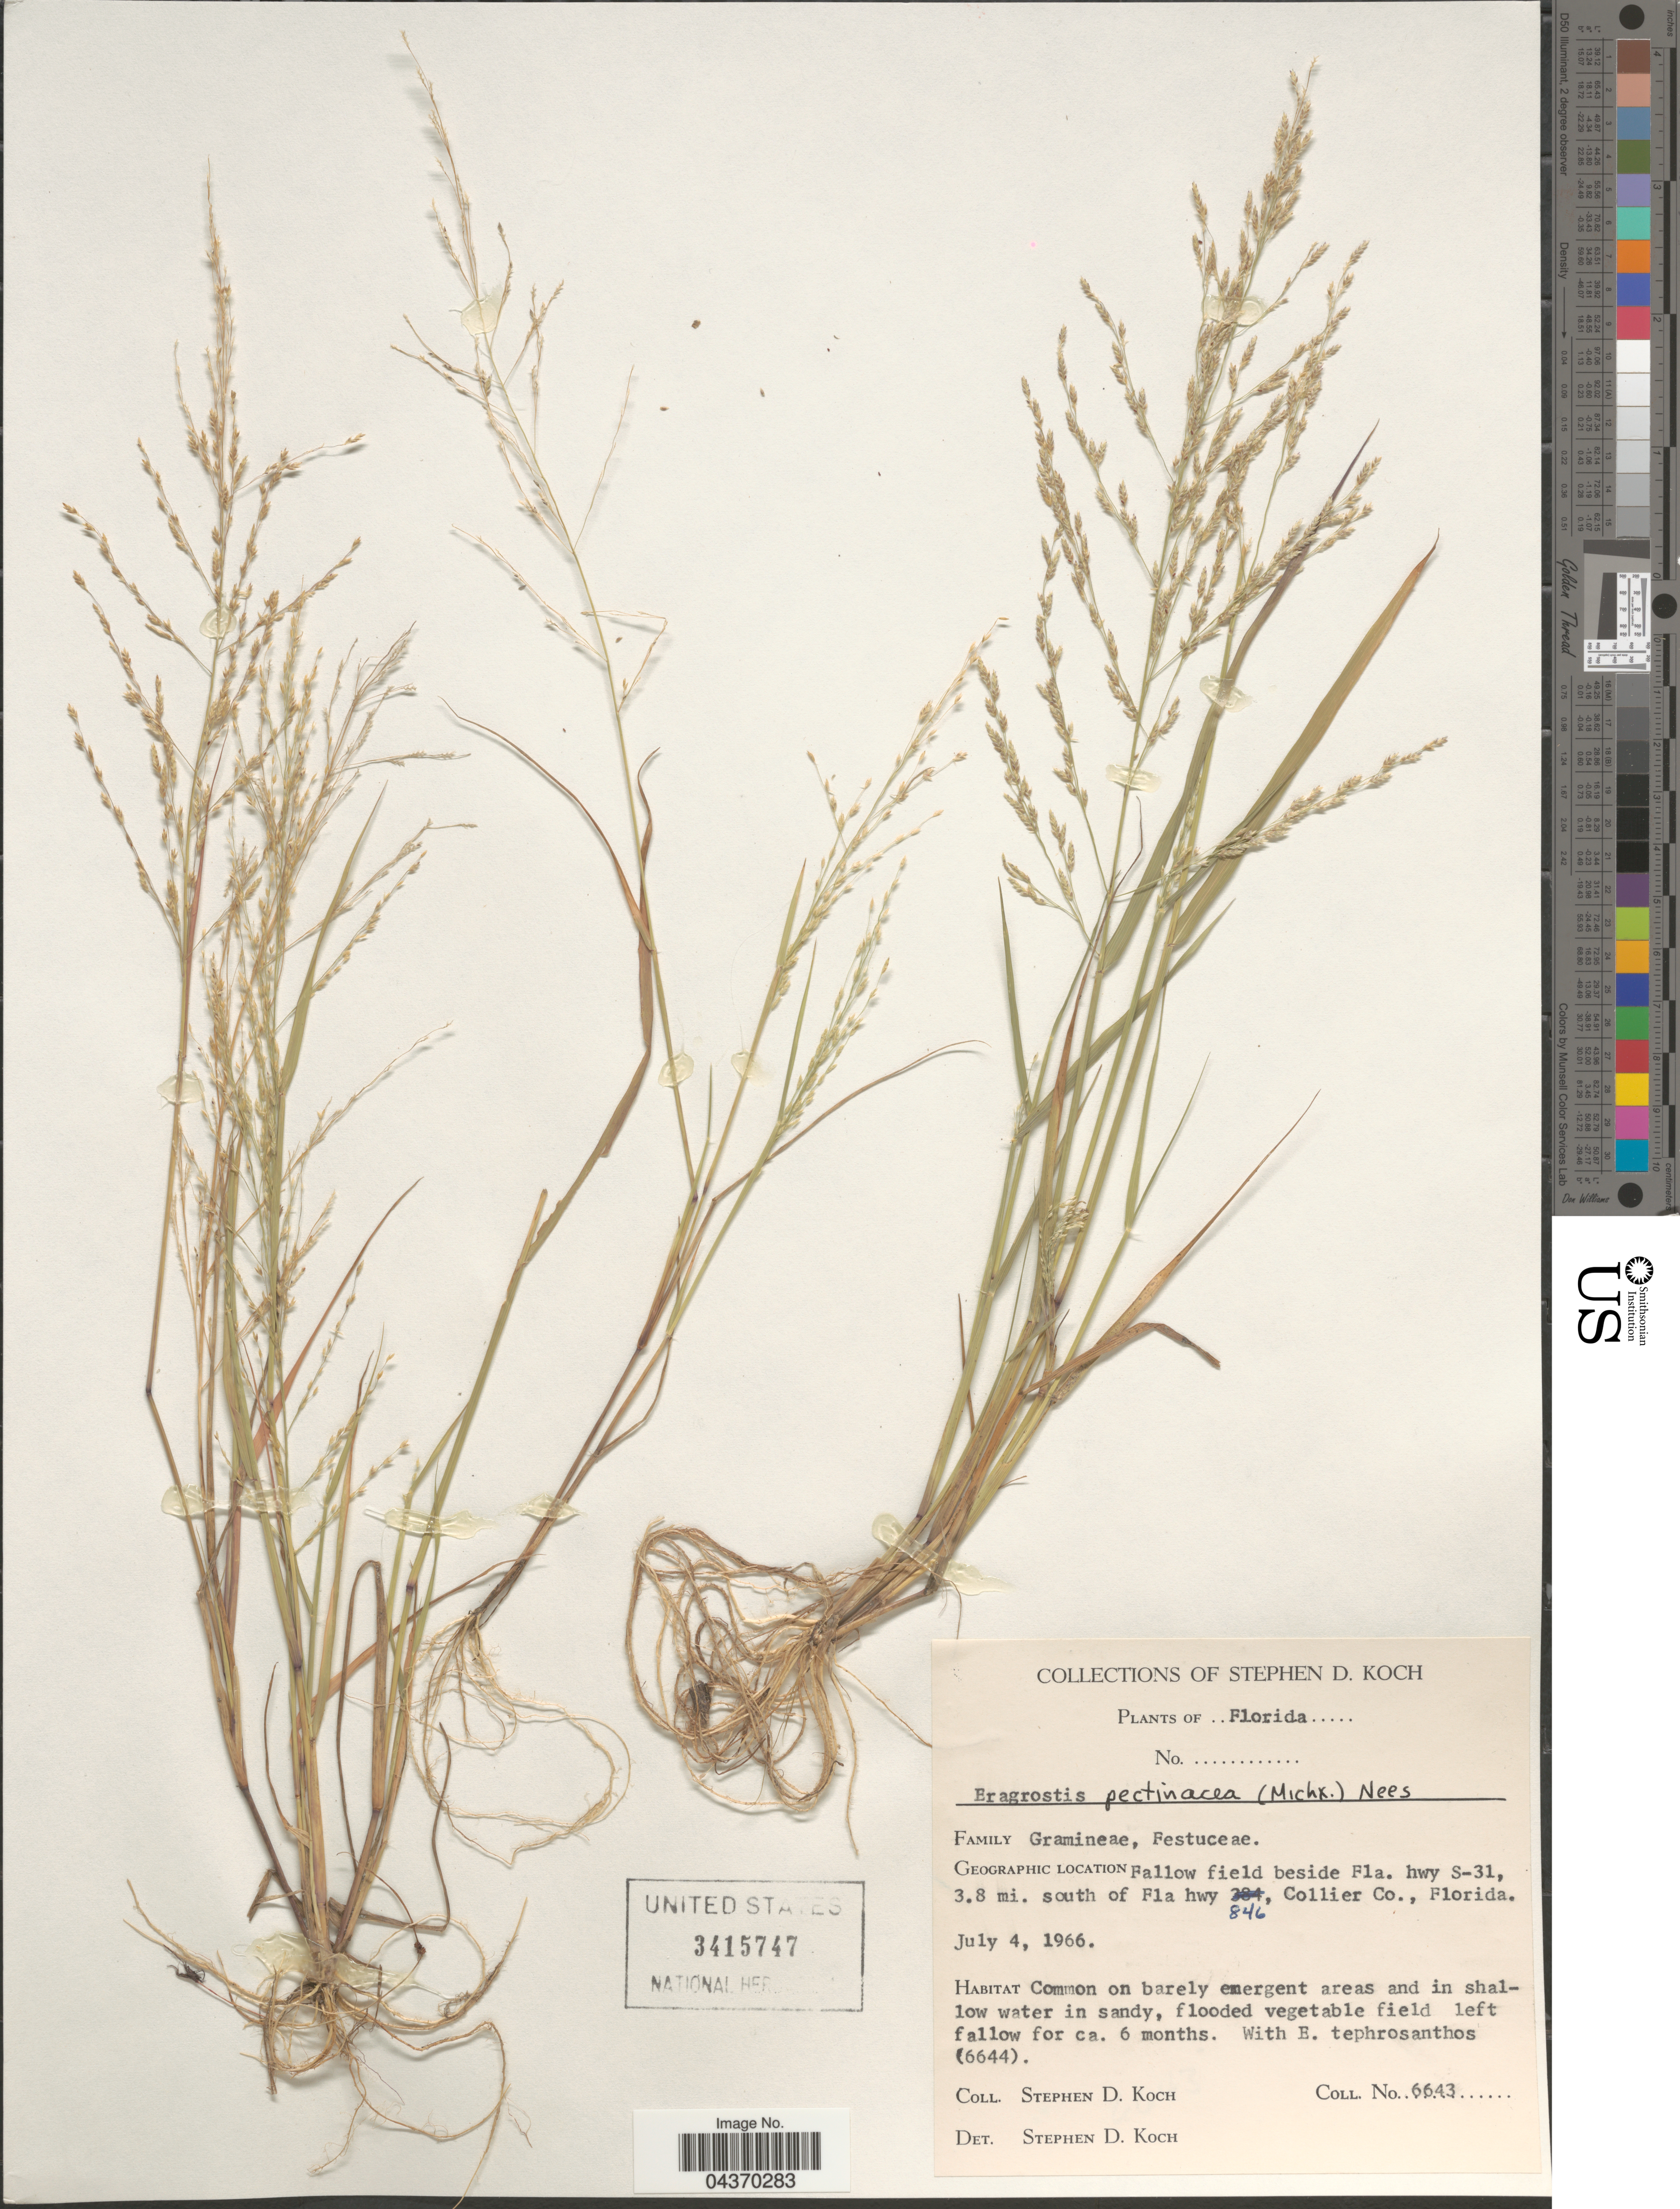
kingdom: Plantae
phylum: Tracheophyta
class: Liliopsida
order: Poales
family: Poaceae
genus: Eragrostis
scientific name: Eragrostis pectinacea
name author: (Michx.) Nees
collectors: S. D. Koch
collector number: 6643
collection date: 1966-07-04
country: United States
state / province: Florida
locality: Fallow field beside Fla. hwy S-31, 3.8 mi. south of Fla hwy 846, Collier Co.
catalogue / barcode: US 3415747